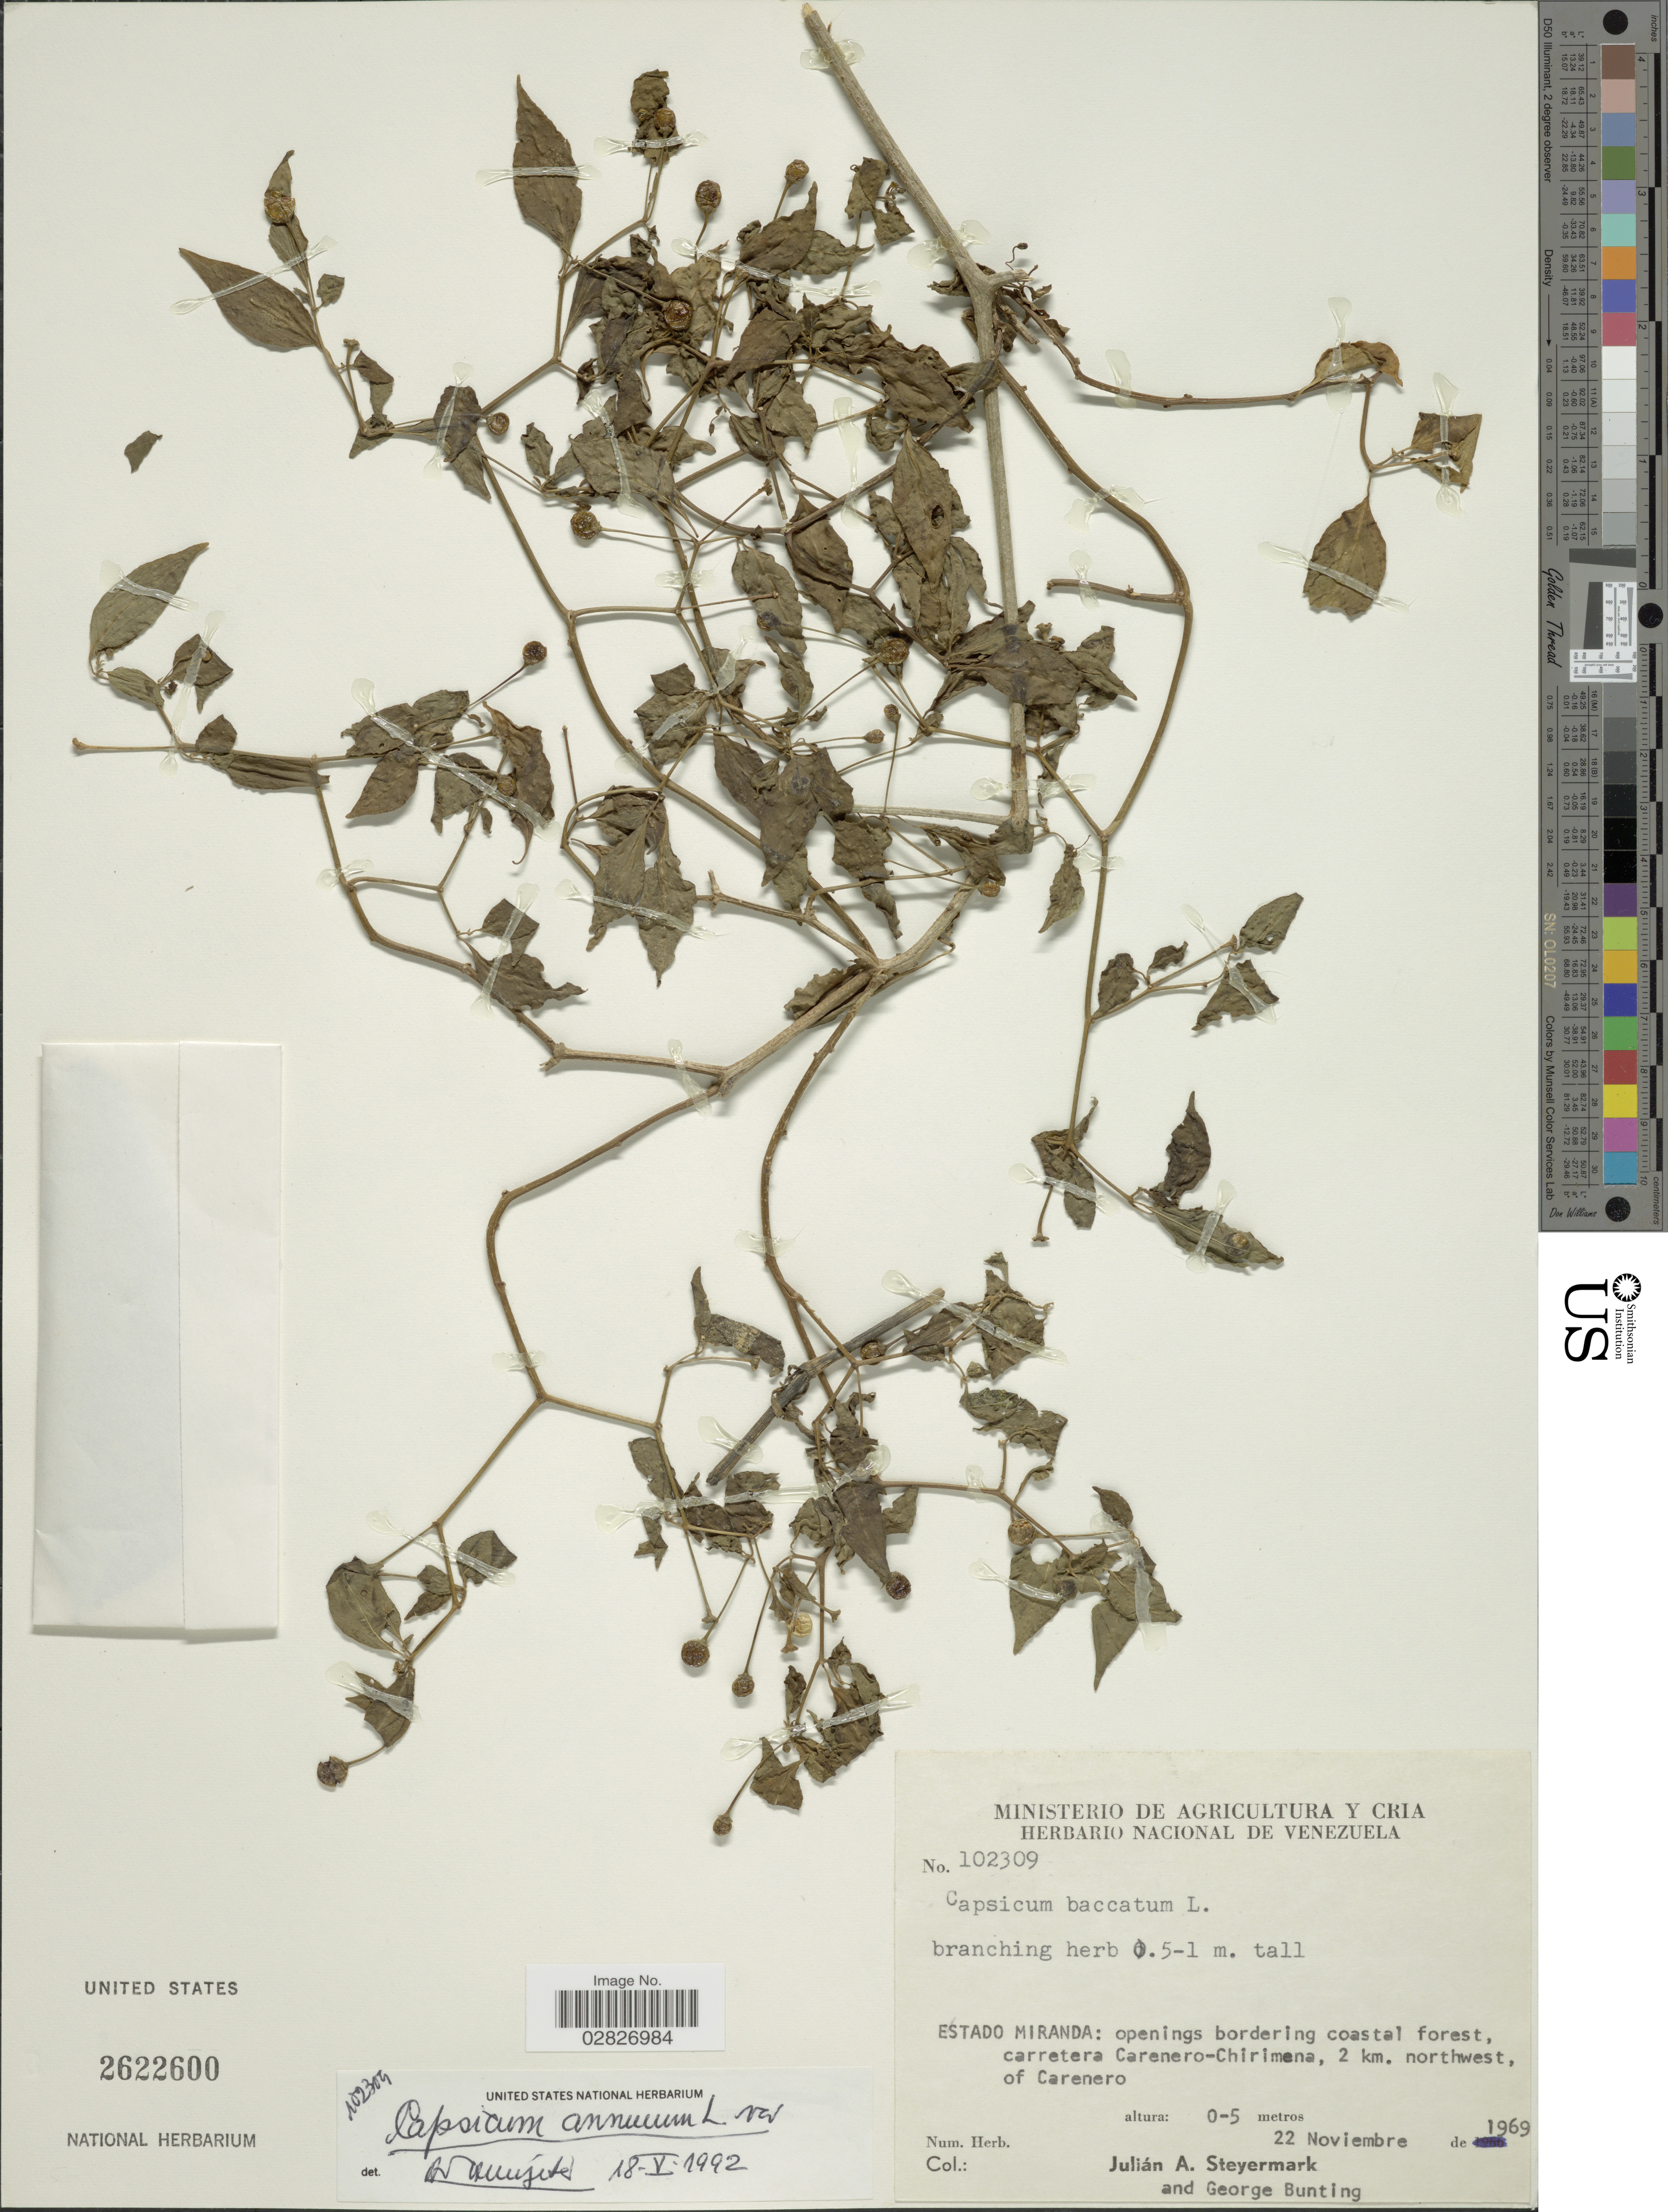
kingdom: Plantae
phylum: Tracheophyta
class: Magnoliopsida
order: Solanales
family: Solanaceae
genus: Capsicum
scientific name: Capsicum annuum 'Habanero'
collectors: J. Steyermark & G. S. Bunting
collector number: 102309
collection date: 1969-11-22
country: Venezuela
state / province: Miranda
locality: Openings bordering coastal forest, carretera Carenero-Chirimena, 2 km. northwest, of Carenero.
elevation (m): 0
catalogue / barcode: US 2622600